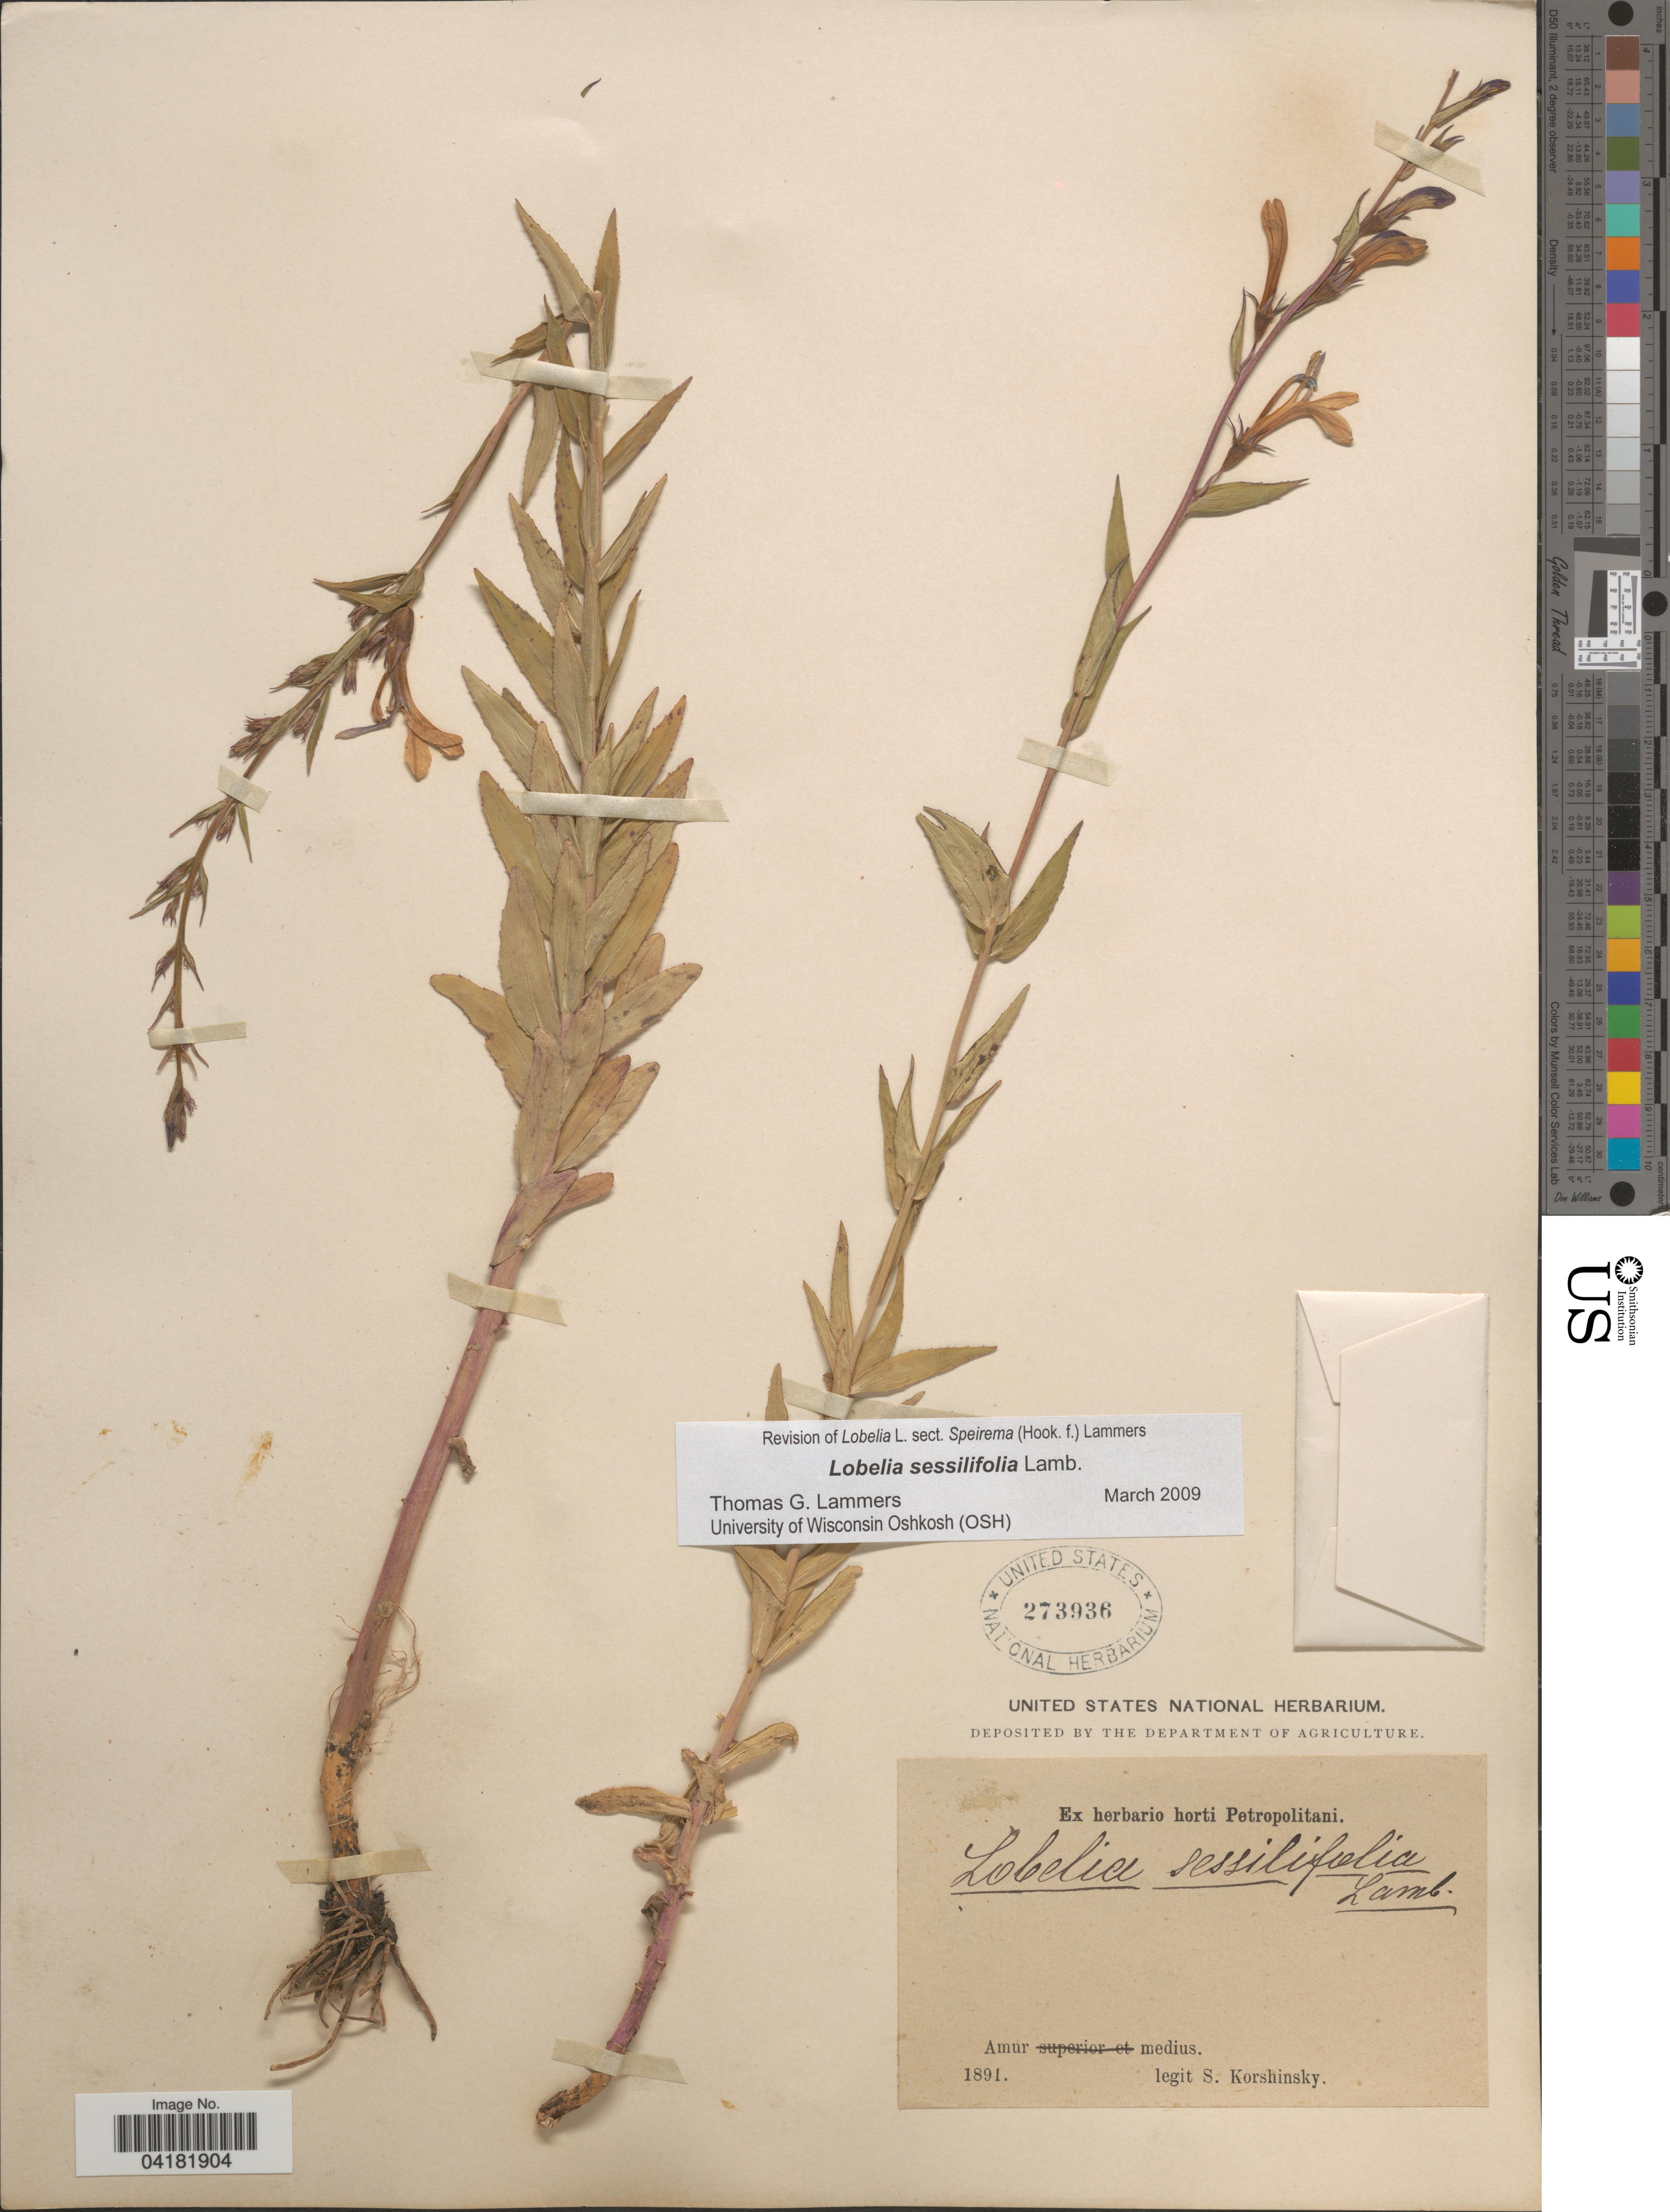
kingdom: Plantae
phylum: Tracheophyta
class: Magnoliopsida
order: Asterales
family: Campanulaceae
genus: Lobelia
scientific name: Lobelia sessilifolia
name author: Lamb.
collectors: S. I. Korshinsky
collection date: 1891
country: Russian Federation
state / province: Amur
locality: Amur medius.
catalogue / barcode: US 273936